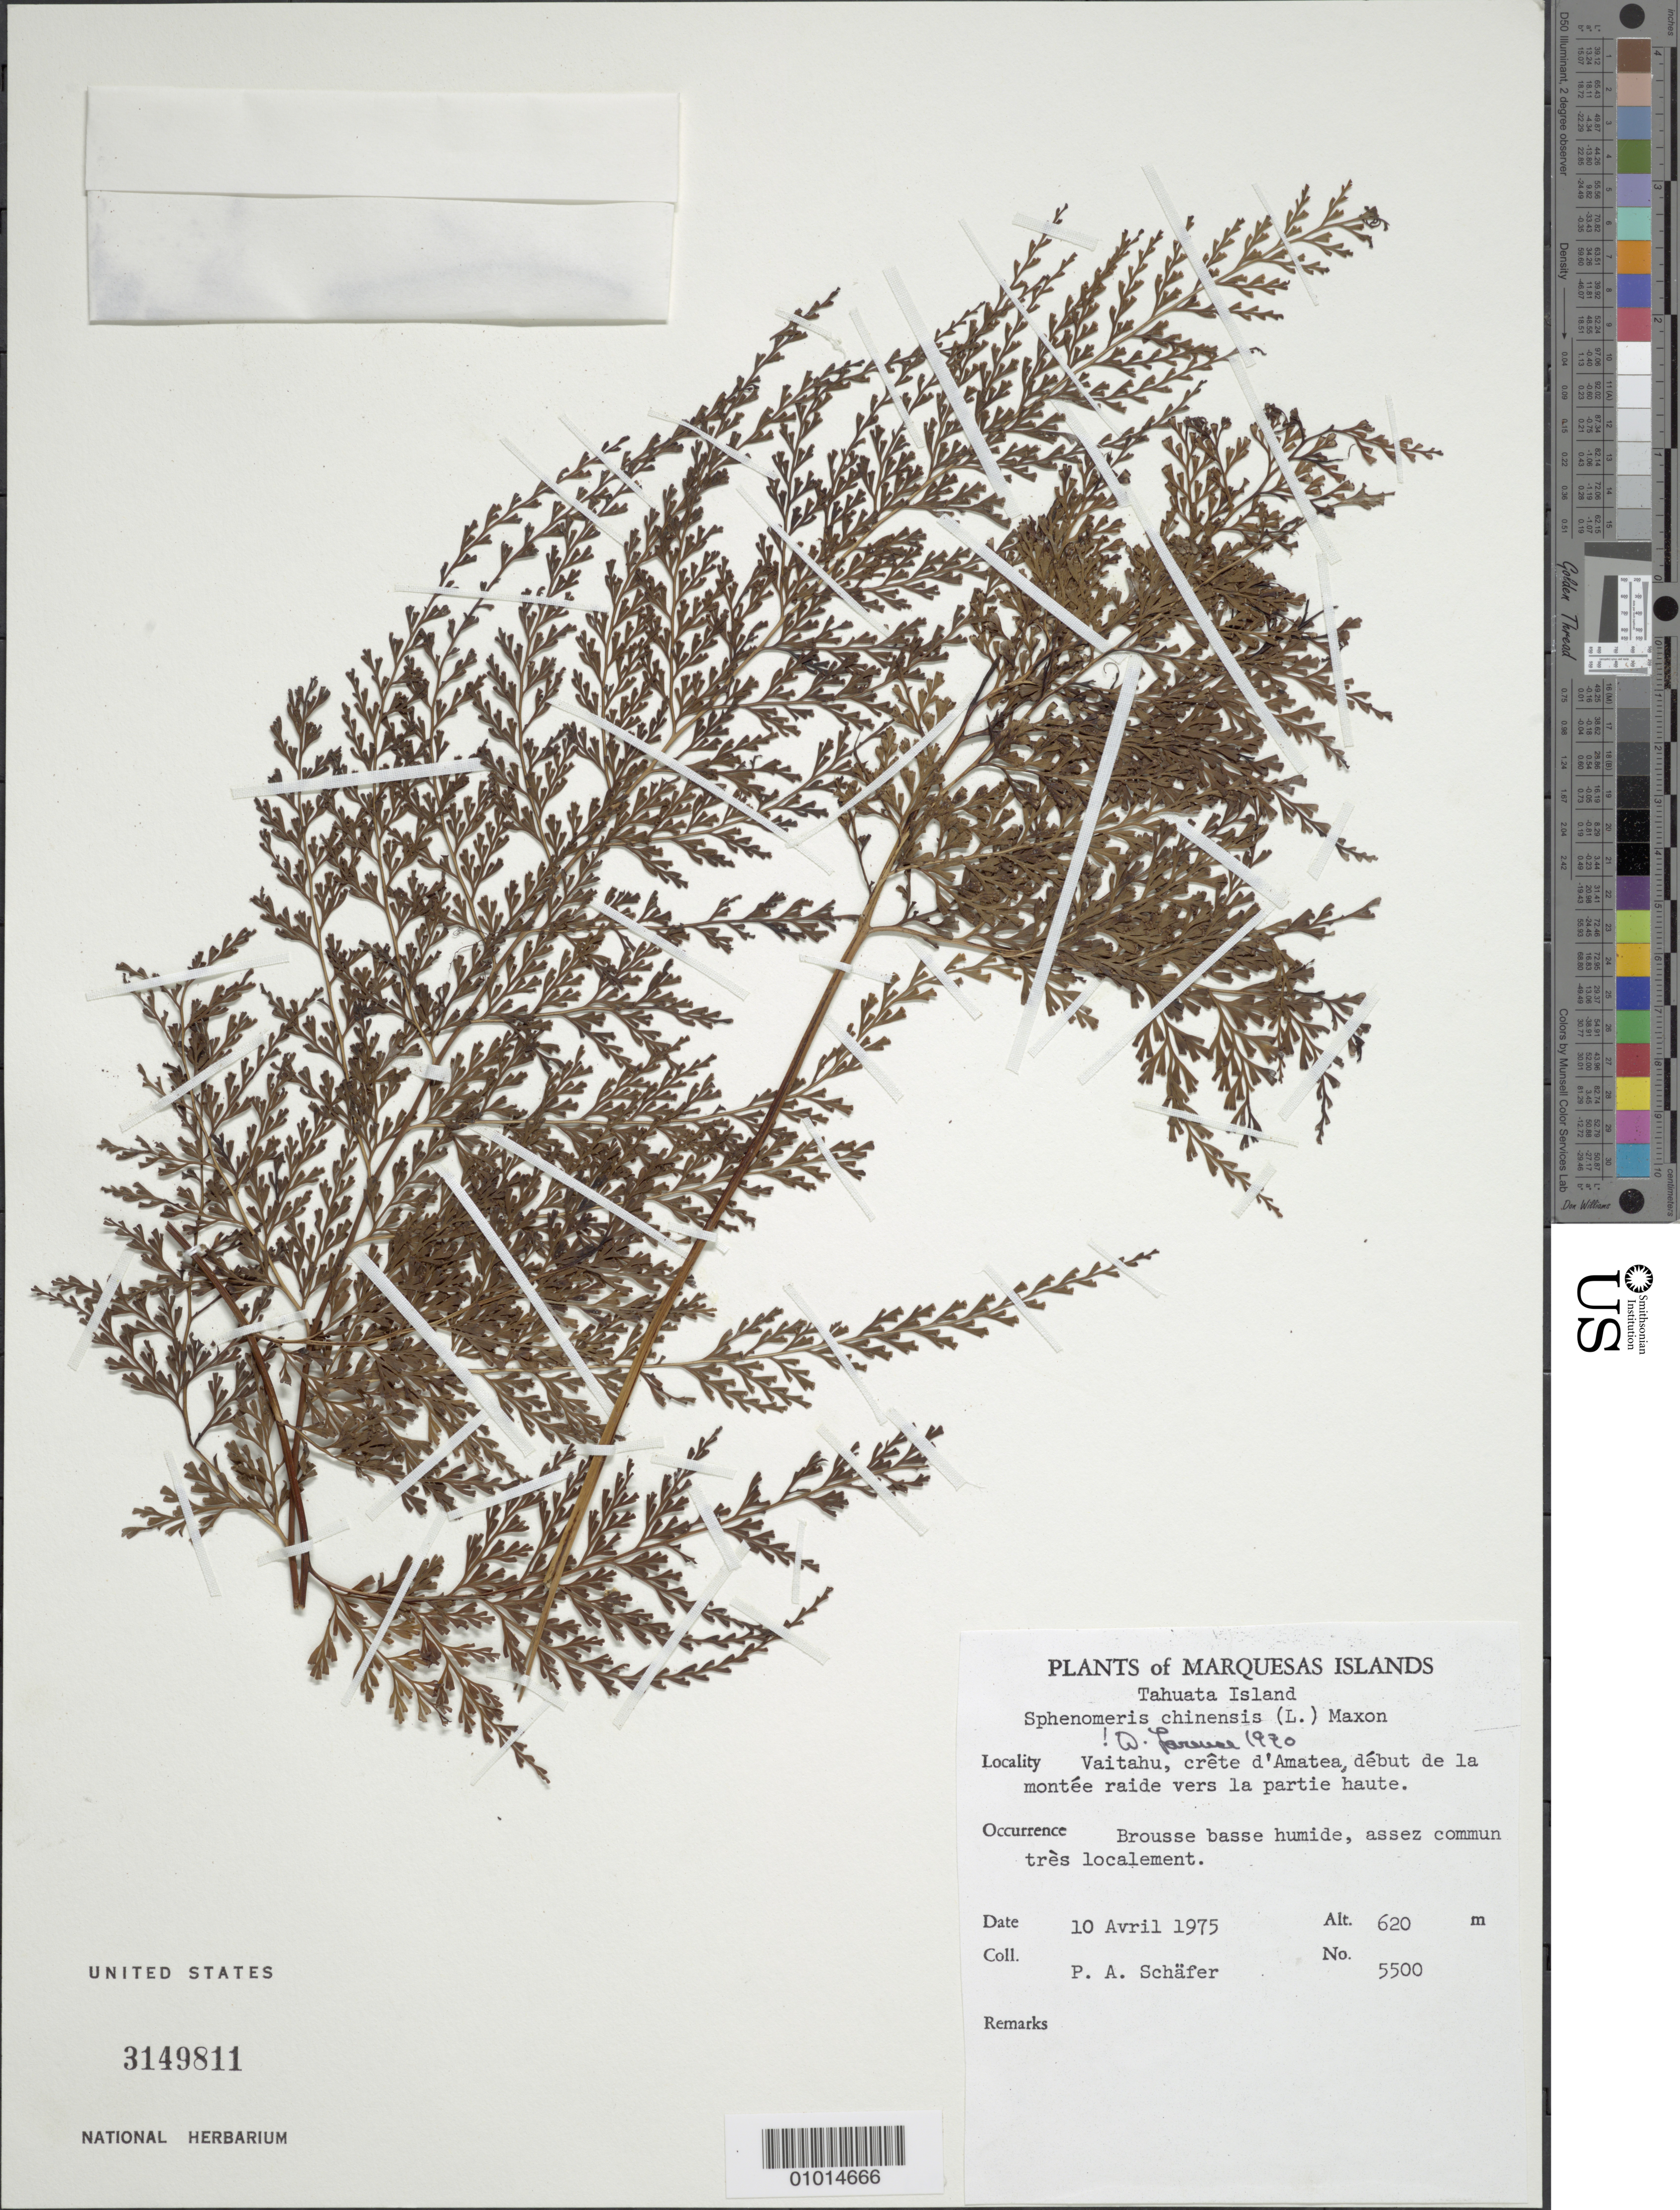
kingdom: Plantae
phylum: Tracheophyta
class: Polypodiopsida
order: Polypodiales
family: Lindsaeaceae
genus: Sphenomeris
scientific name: Sphenomeris chinensis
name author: (L.) Maxon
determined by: Lorence, David H., (PTBG), National Tropical Botanical Garden (UNITED STATES)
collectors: P. A. Schäfer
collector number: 5500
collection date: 1975-04-10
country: French Polynesia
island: Tahuata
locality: Vaitahu, crête d'Amatea, début de la montée raide vers la partie haute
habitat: Brousse basse humide; assez commun, tres localement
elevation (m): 620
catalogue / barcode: US 3149811